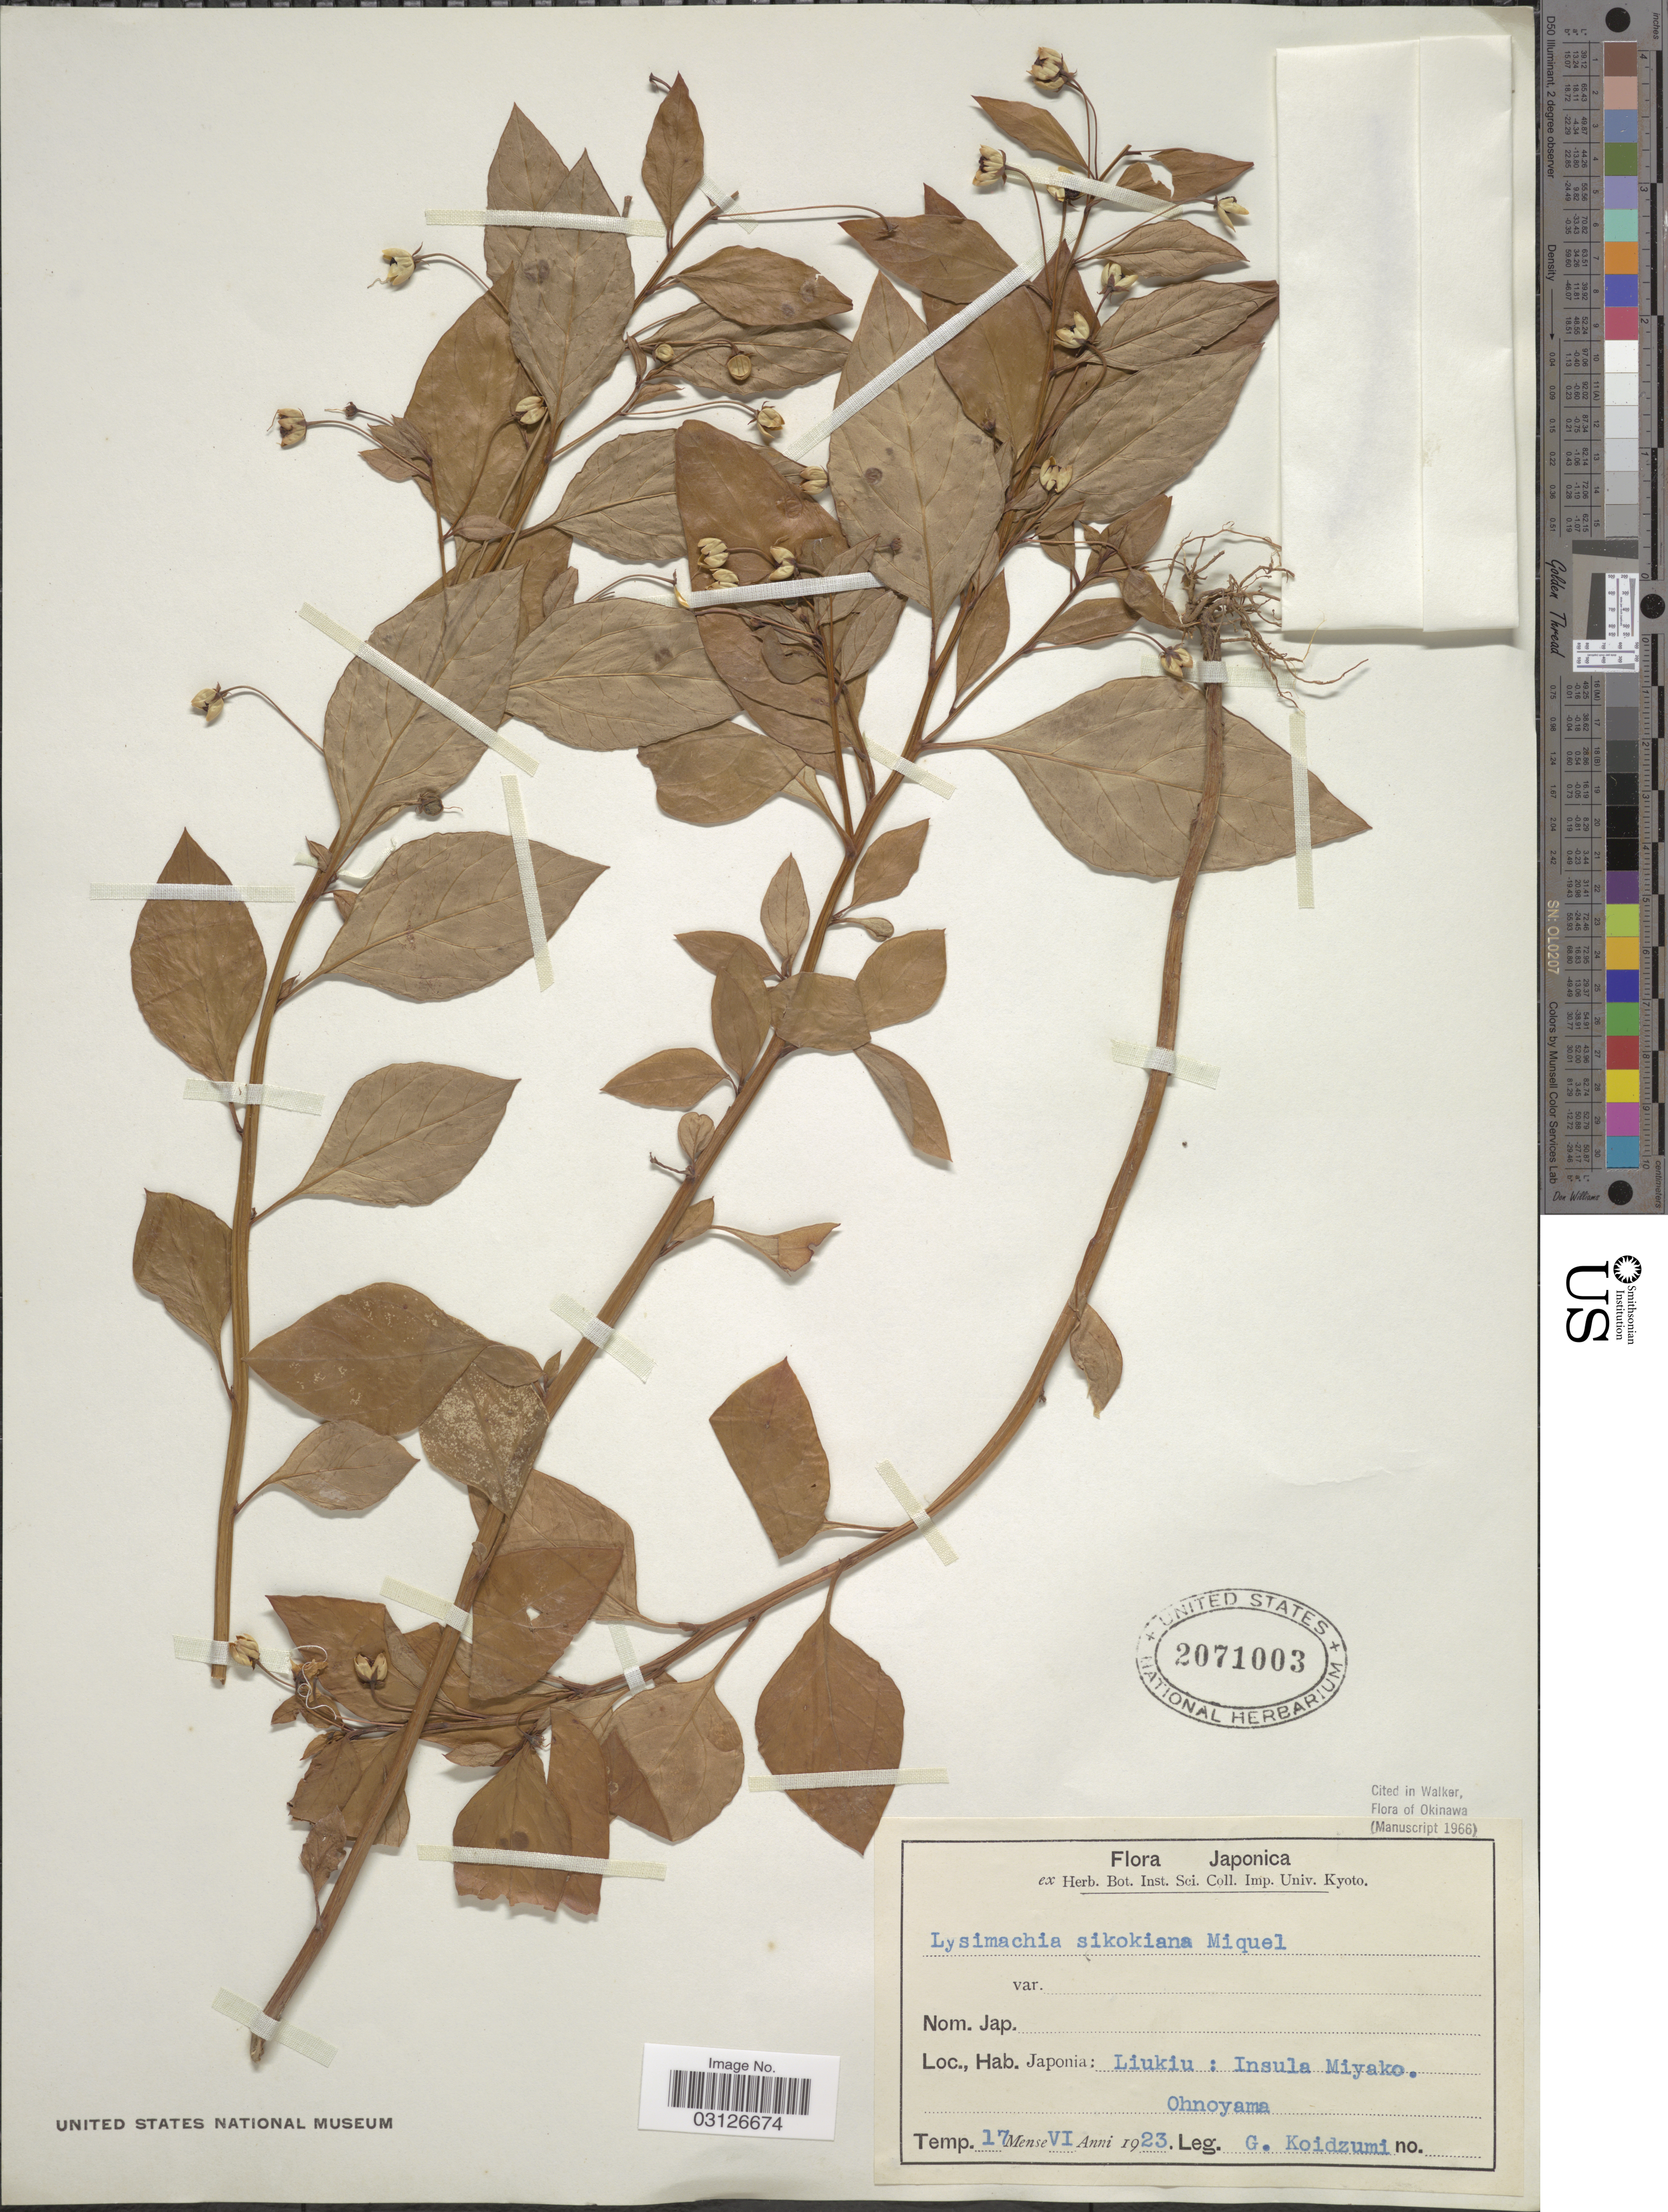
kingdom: Plantae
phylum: Tracheophyta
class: Magnoliopsida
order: Ericales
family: Primulaceae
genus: Lysimachia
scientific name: Lysimachia sikokiana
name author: Miq.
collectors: G. Koidzumi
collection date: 1923-06-17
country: Japan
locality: Japonia: Liukiu: Insula Miyako. Ohnoyama.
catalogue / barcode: US 2071003